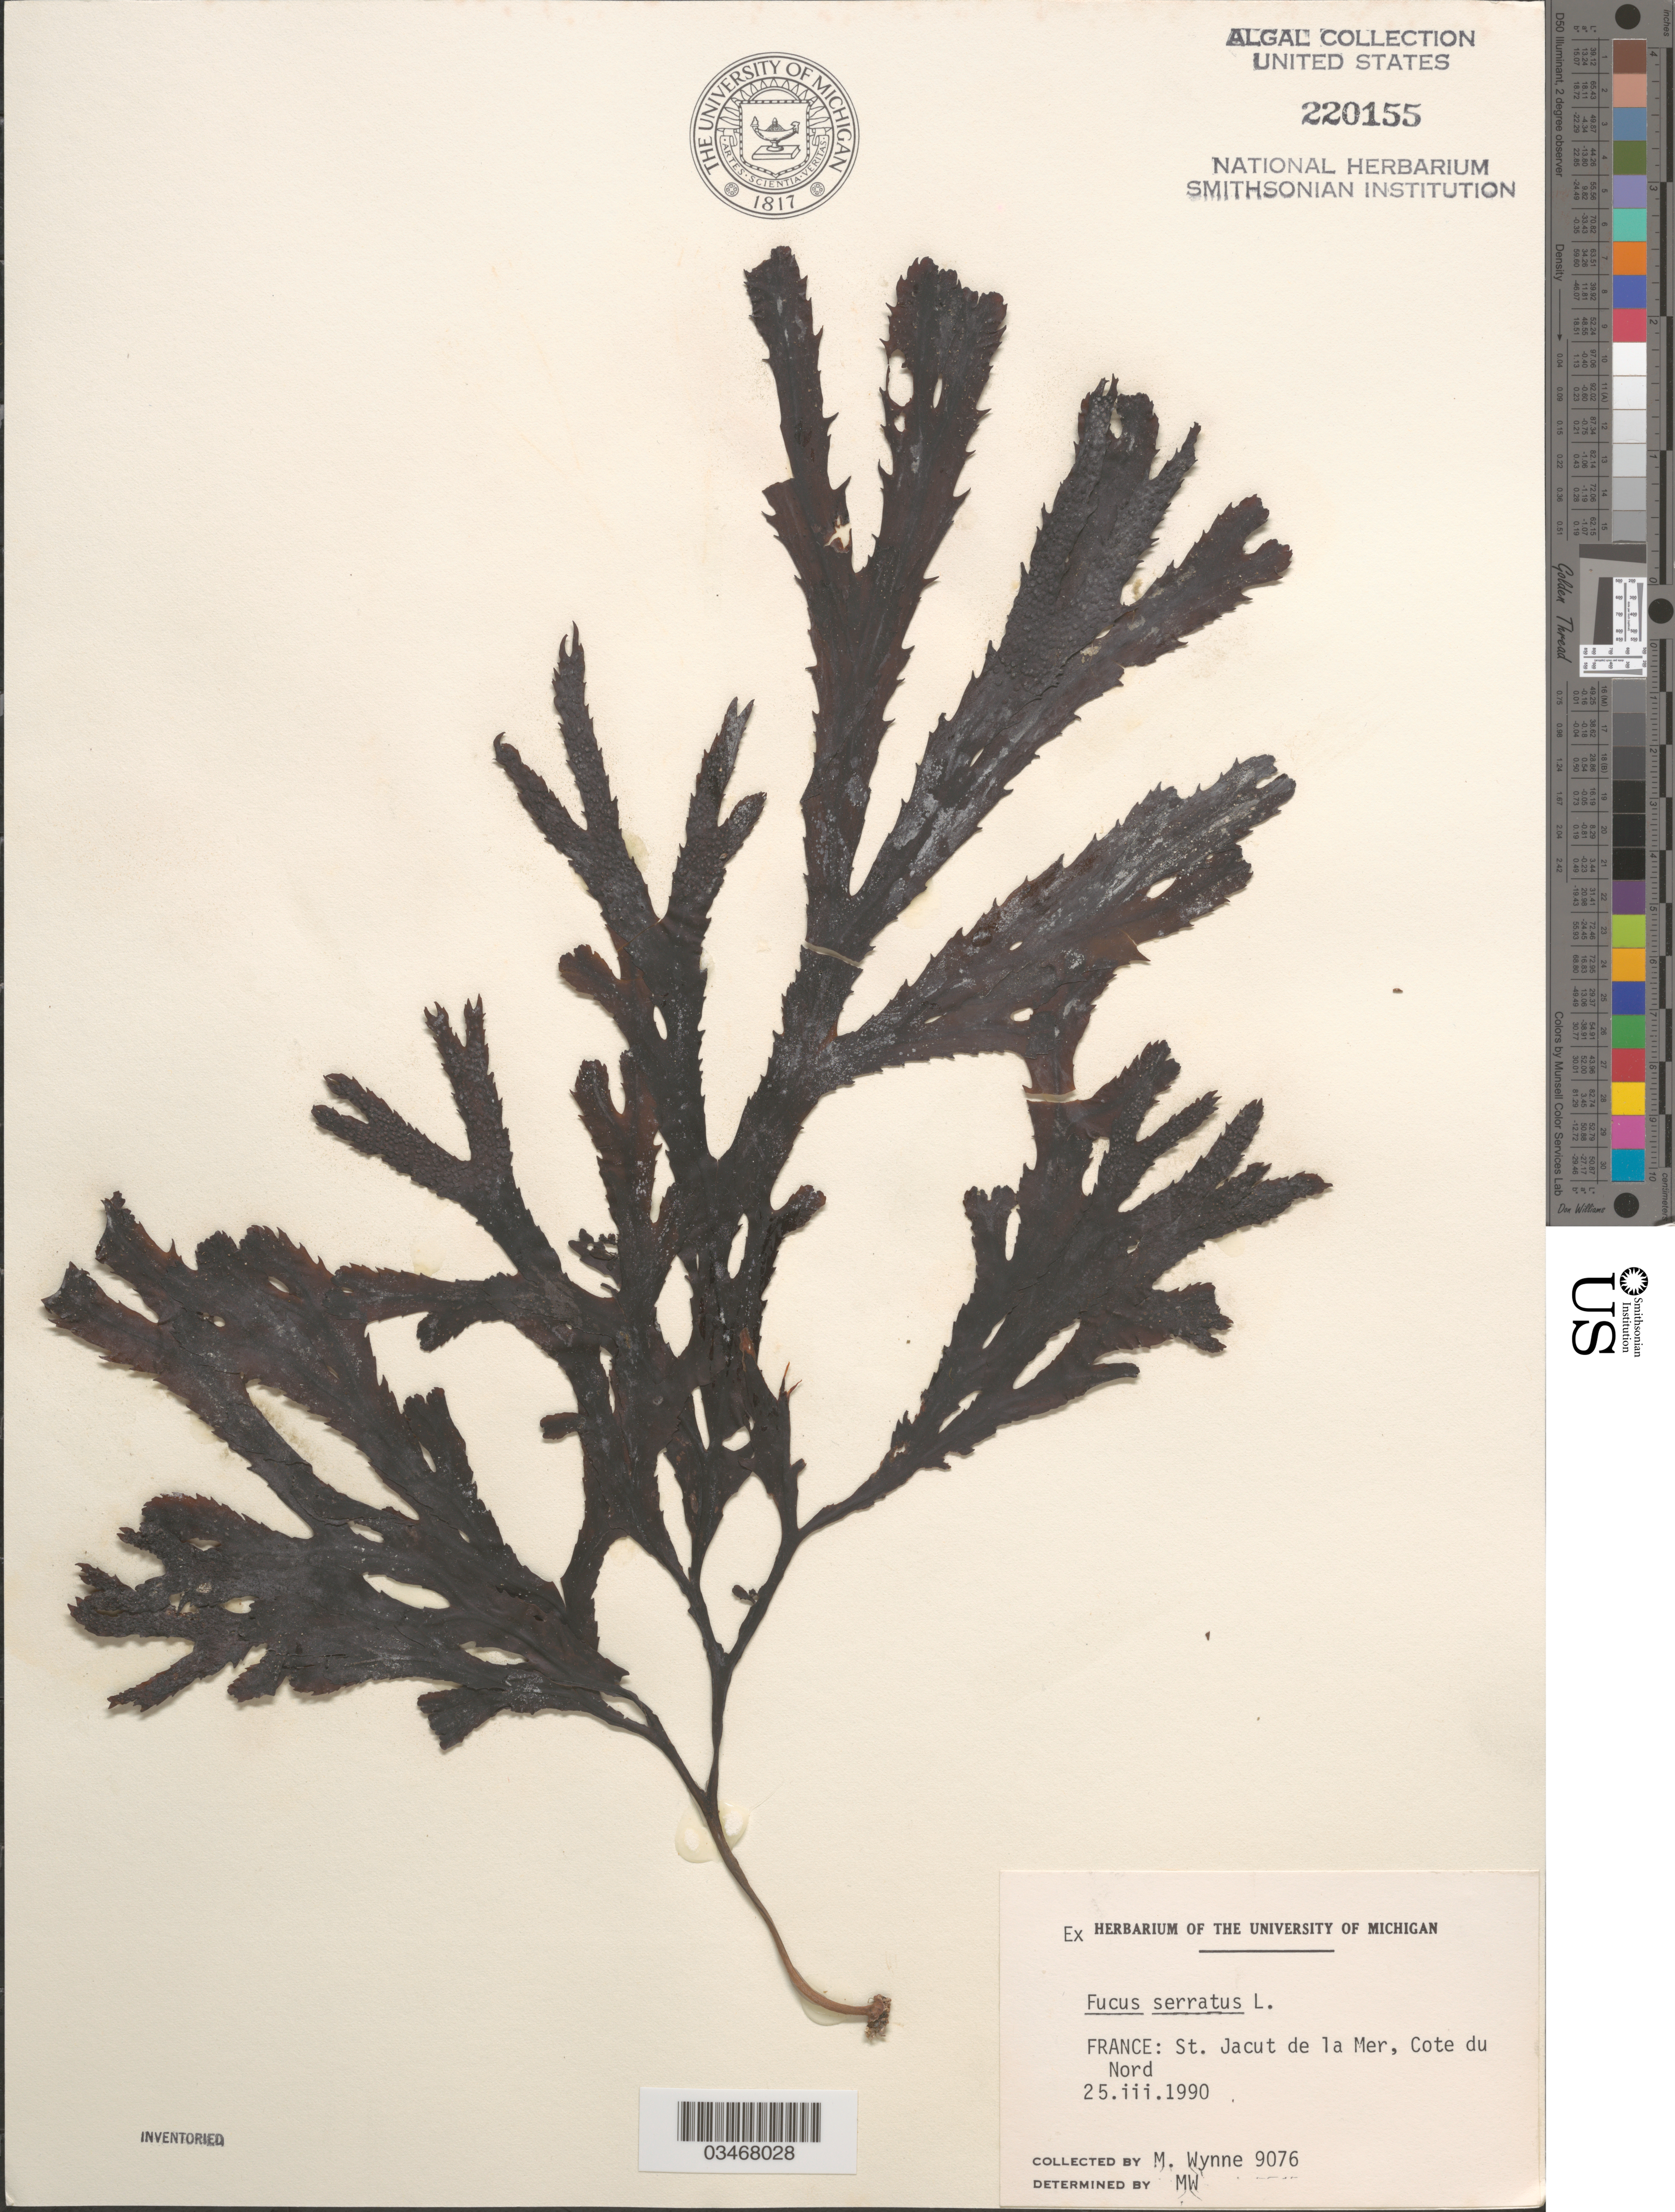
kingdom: Chromista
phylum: Ochrophyta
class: Phaeophyceae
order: Fucales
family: Fucaceae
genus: Fucus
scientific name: Fucus serratus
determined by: Wynne, M. J.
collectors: M.J. Wynne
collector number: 9076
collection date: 1990-03-25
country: France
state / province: Bretagne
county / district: Côtes-d'Armor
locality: St. Jacut de la Mer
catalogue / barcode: US 220155